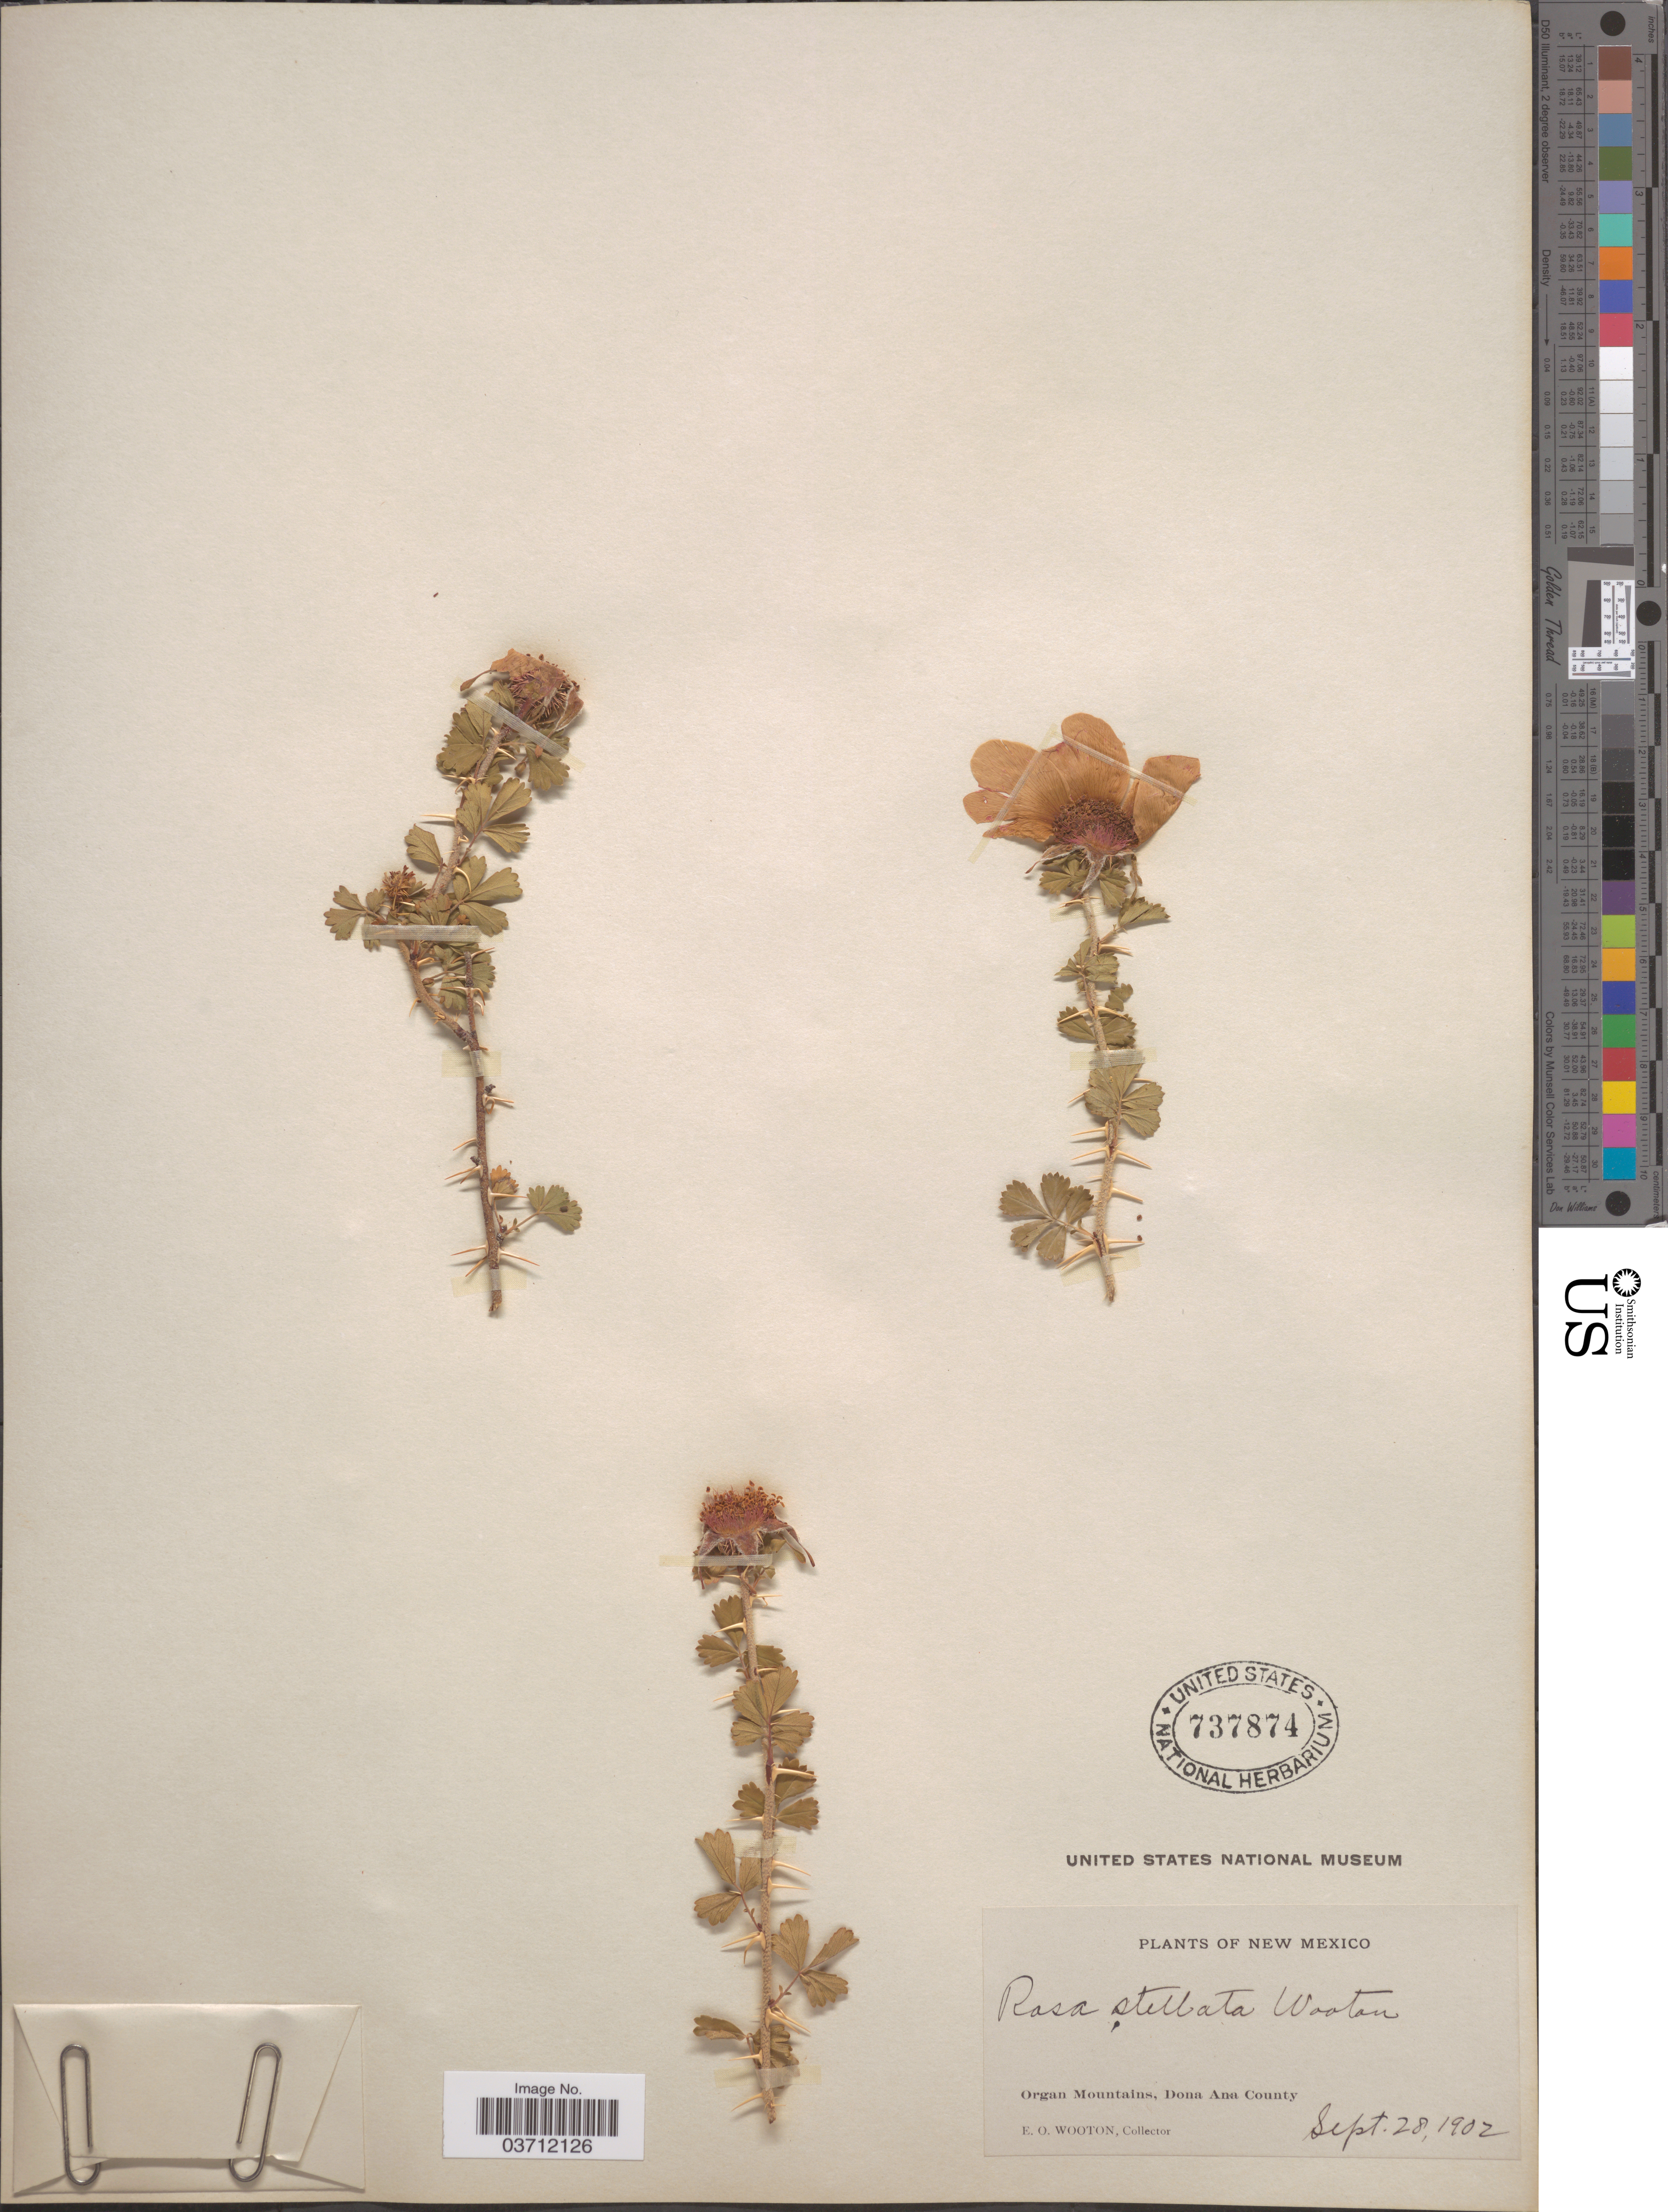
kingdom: Plantae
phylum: Tracheophyta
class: Magnoliopsida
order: Rosales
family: Rosaceae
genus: Rosa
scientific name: Rosa stellata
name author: Wooton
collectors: E. O. Wooton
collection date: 1902-09-28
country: United States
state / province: New Mexico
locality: Organ Mountains, Dona Ana County.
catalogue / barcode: US 737874